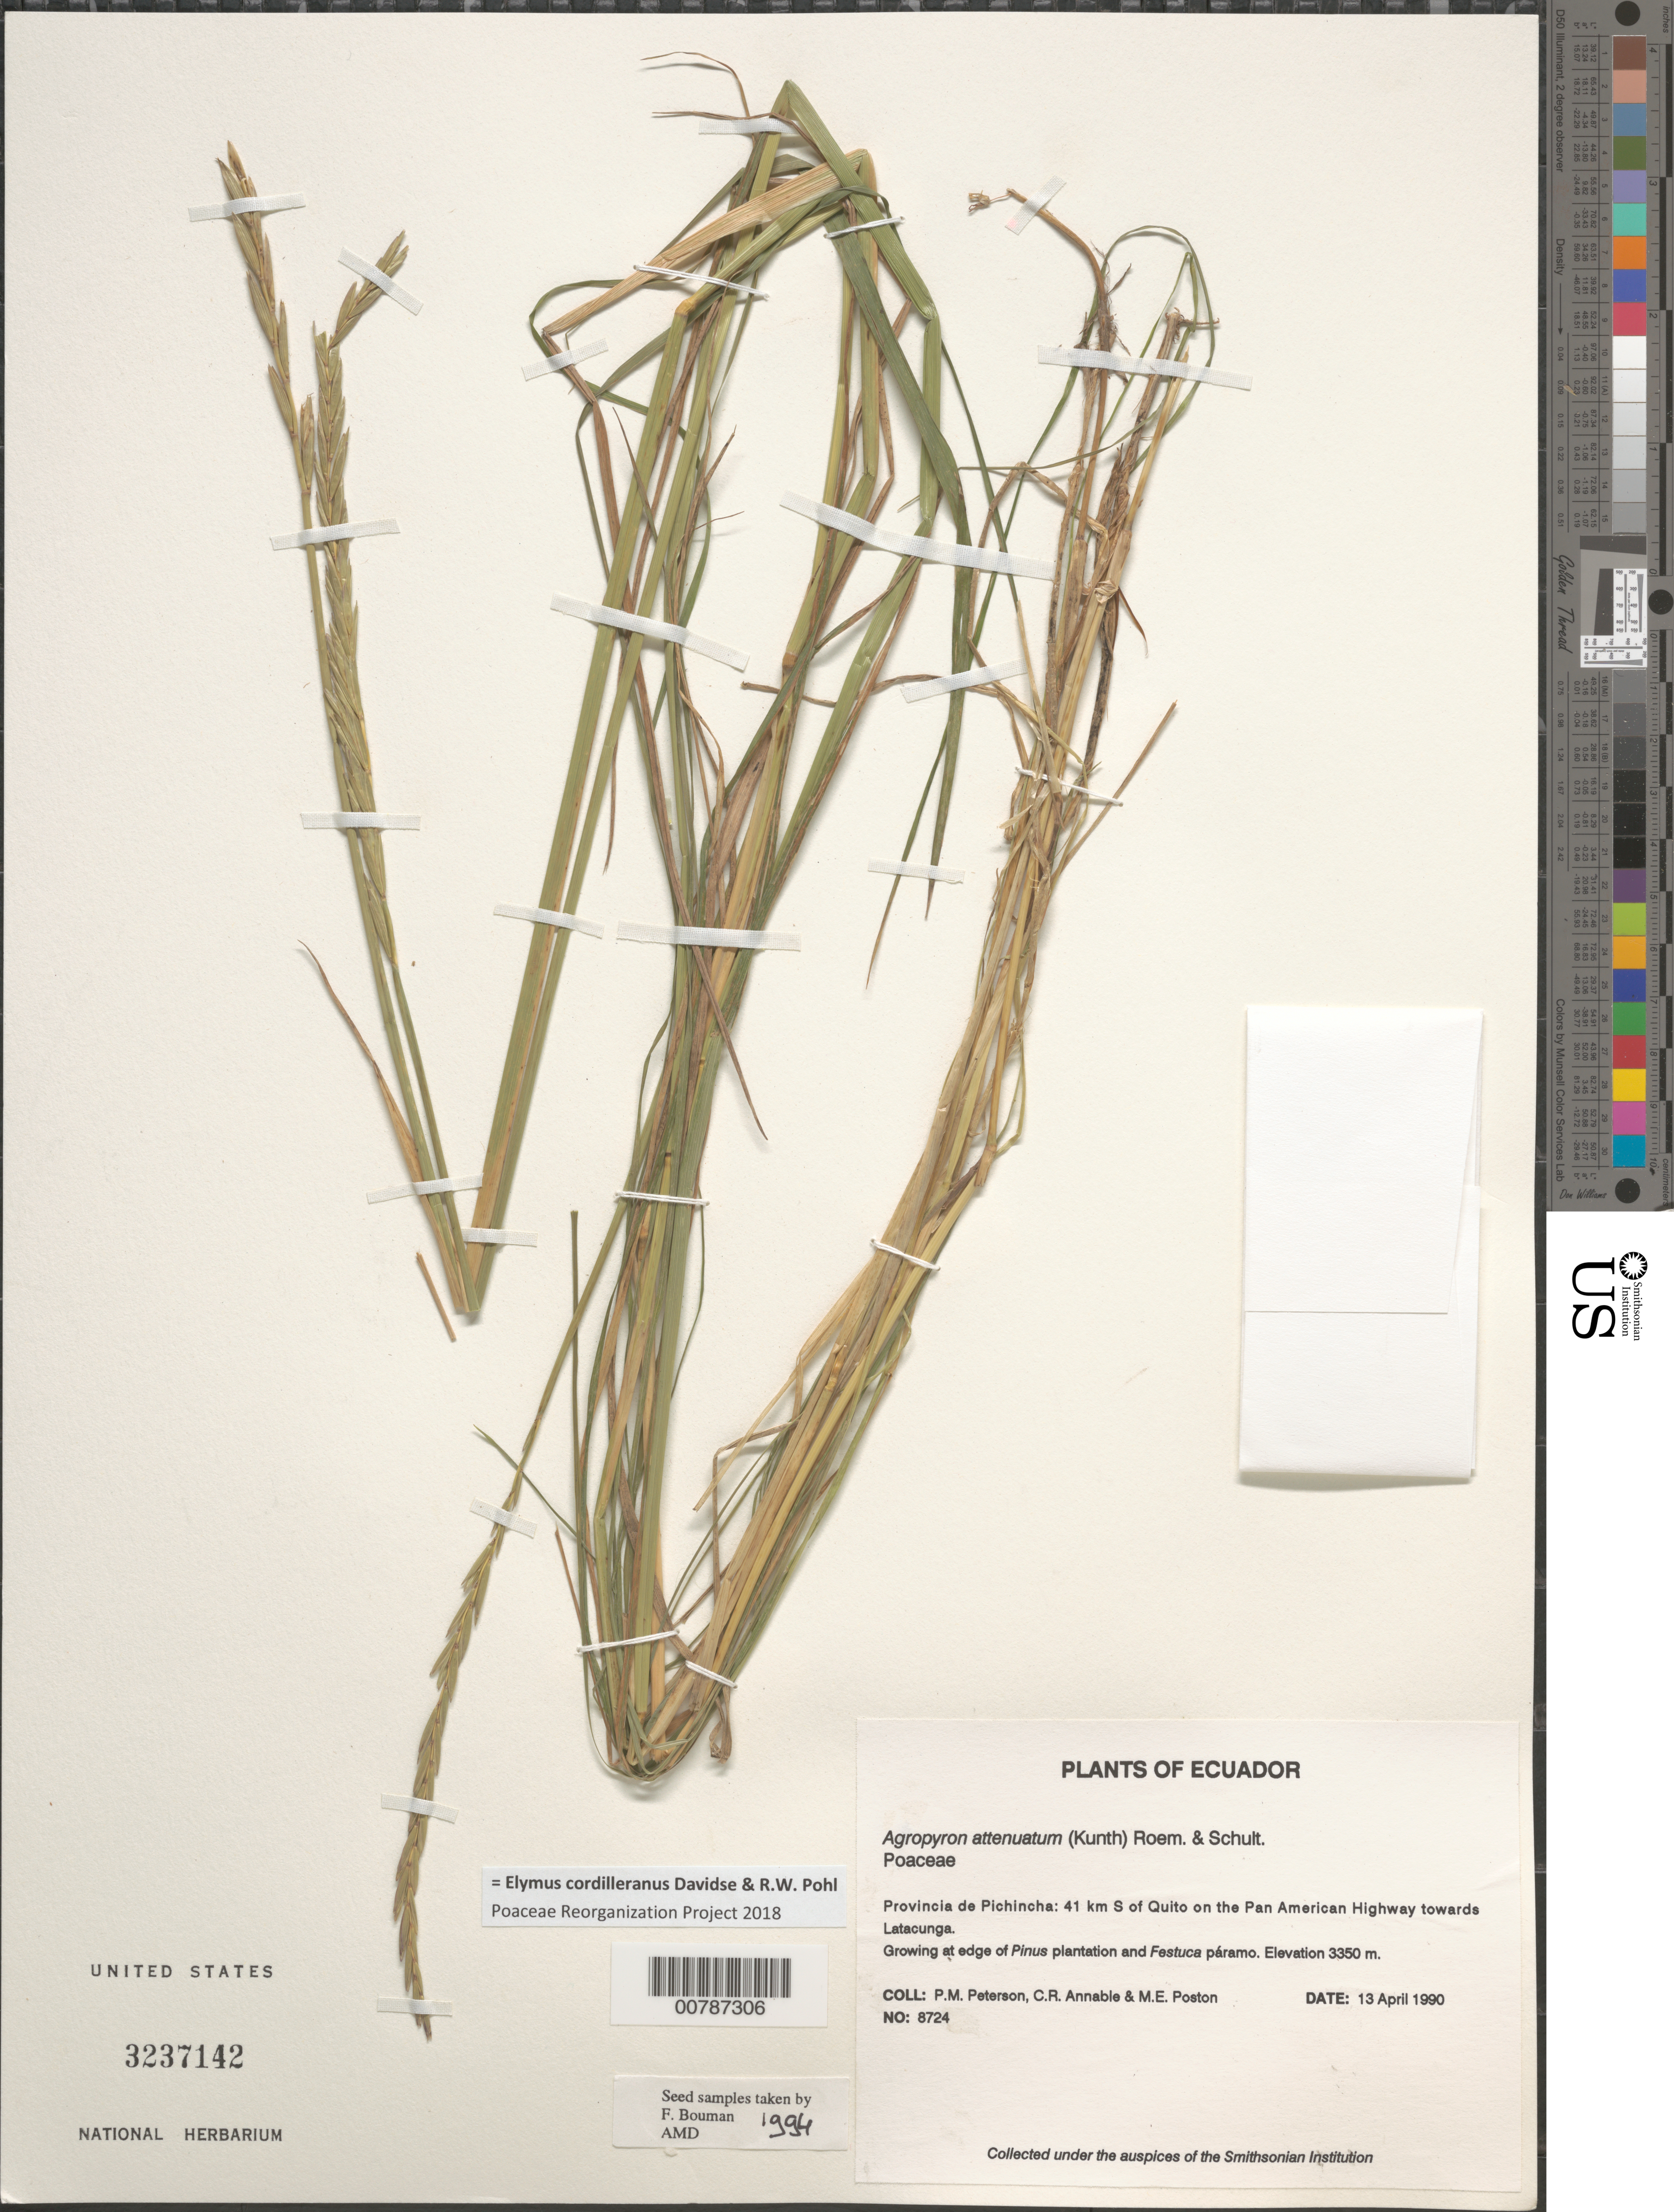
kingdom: Plantae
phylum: Tracheophyta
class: Liliopsida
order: Poales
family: Poaceae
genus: Elymus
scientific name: Elymus cordilleranus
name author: Davidse & R.W. Pohl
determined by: Poaceae Reorganization Project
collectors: P. M. Peterson, C. R. Annable & M. Poston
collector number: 08724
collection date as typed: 13 Apr 1990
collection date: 1990-04-13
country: Ecuador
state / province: Pichincha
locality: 41 km S of Quito on the Pan American Highway towards Latacunga.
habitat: Growing at edge of Pinus plantation and Festuca páramo.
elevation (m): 3350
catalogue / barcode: US 3237142